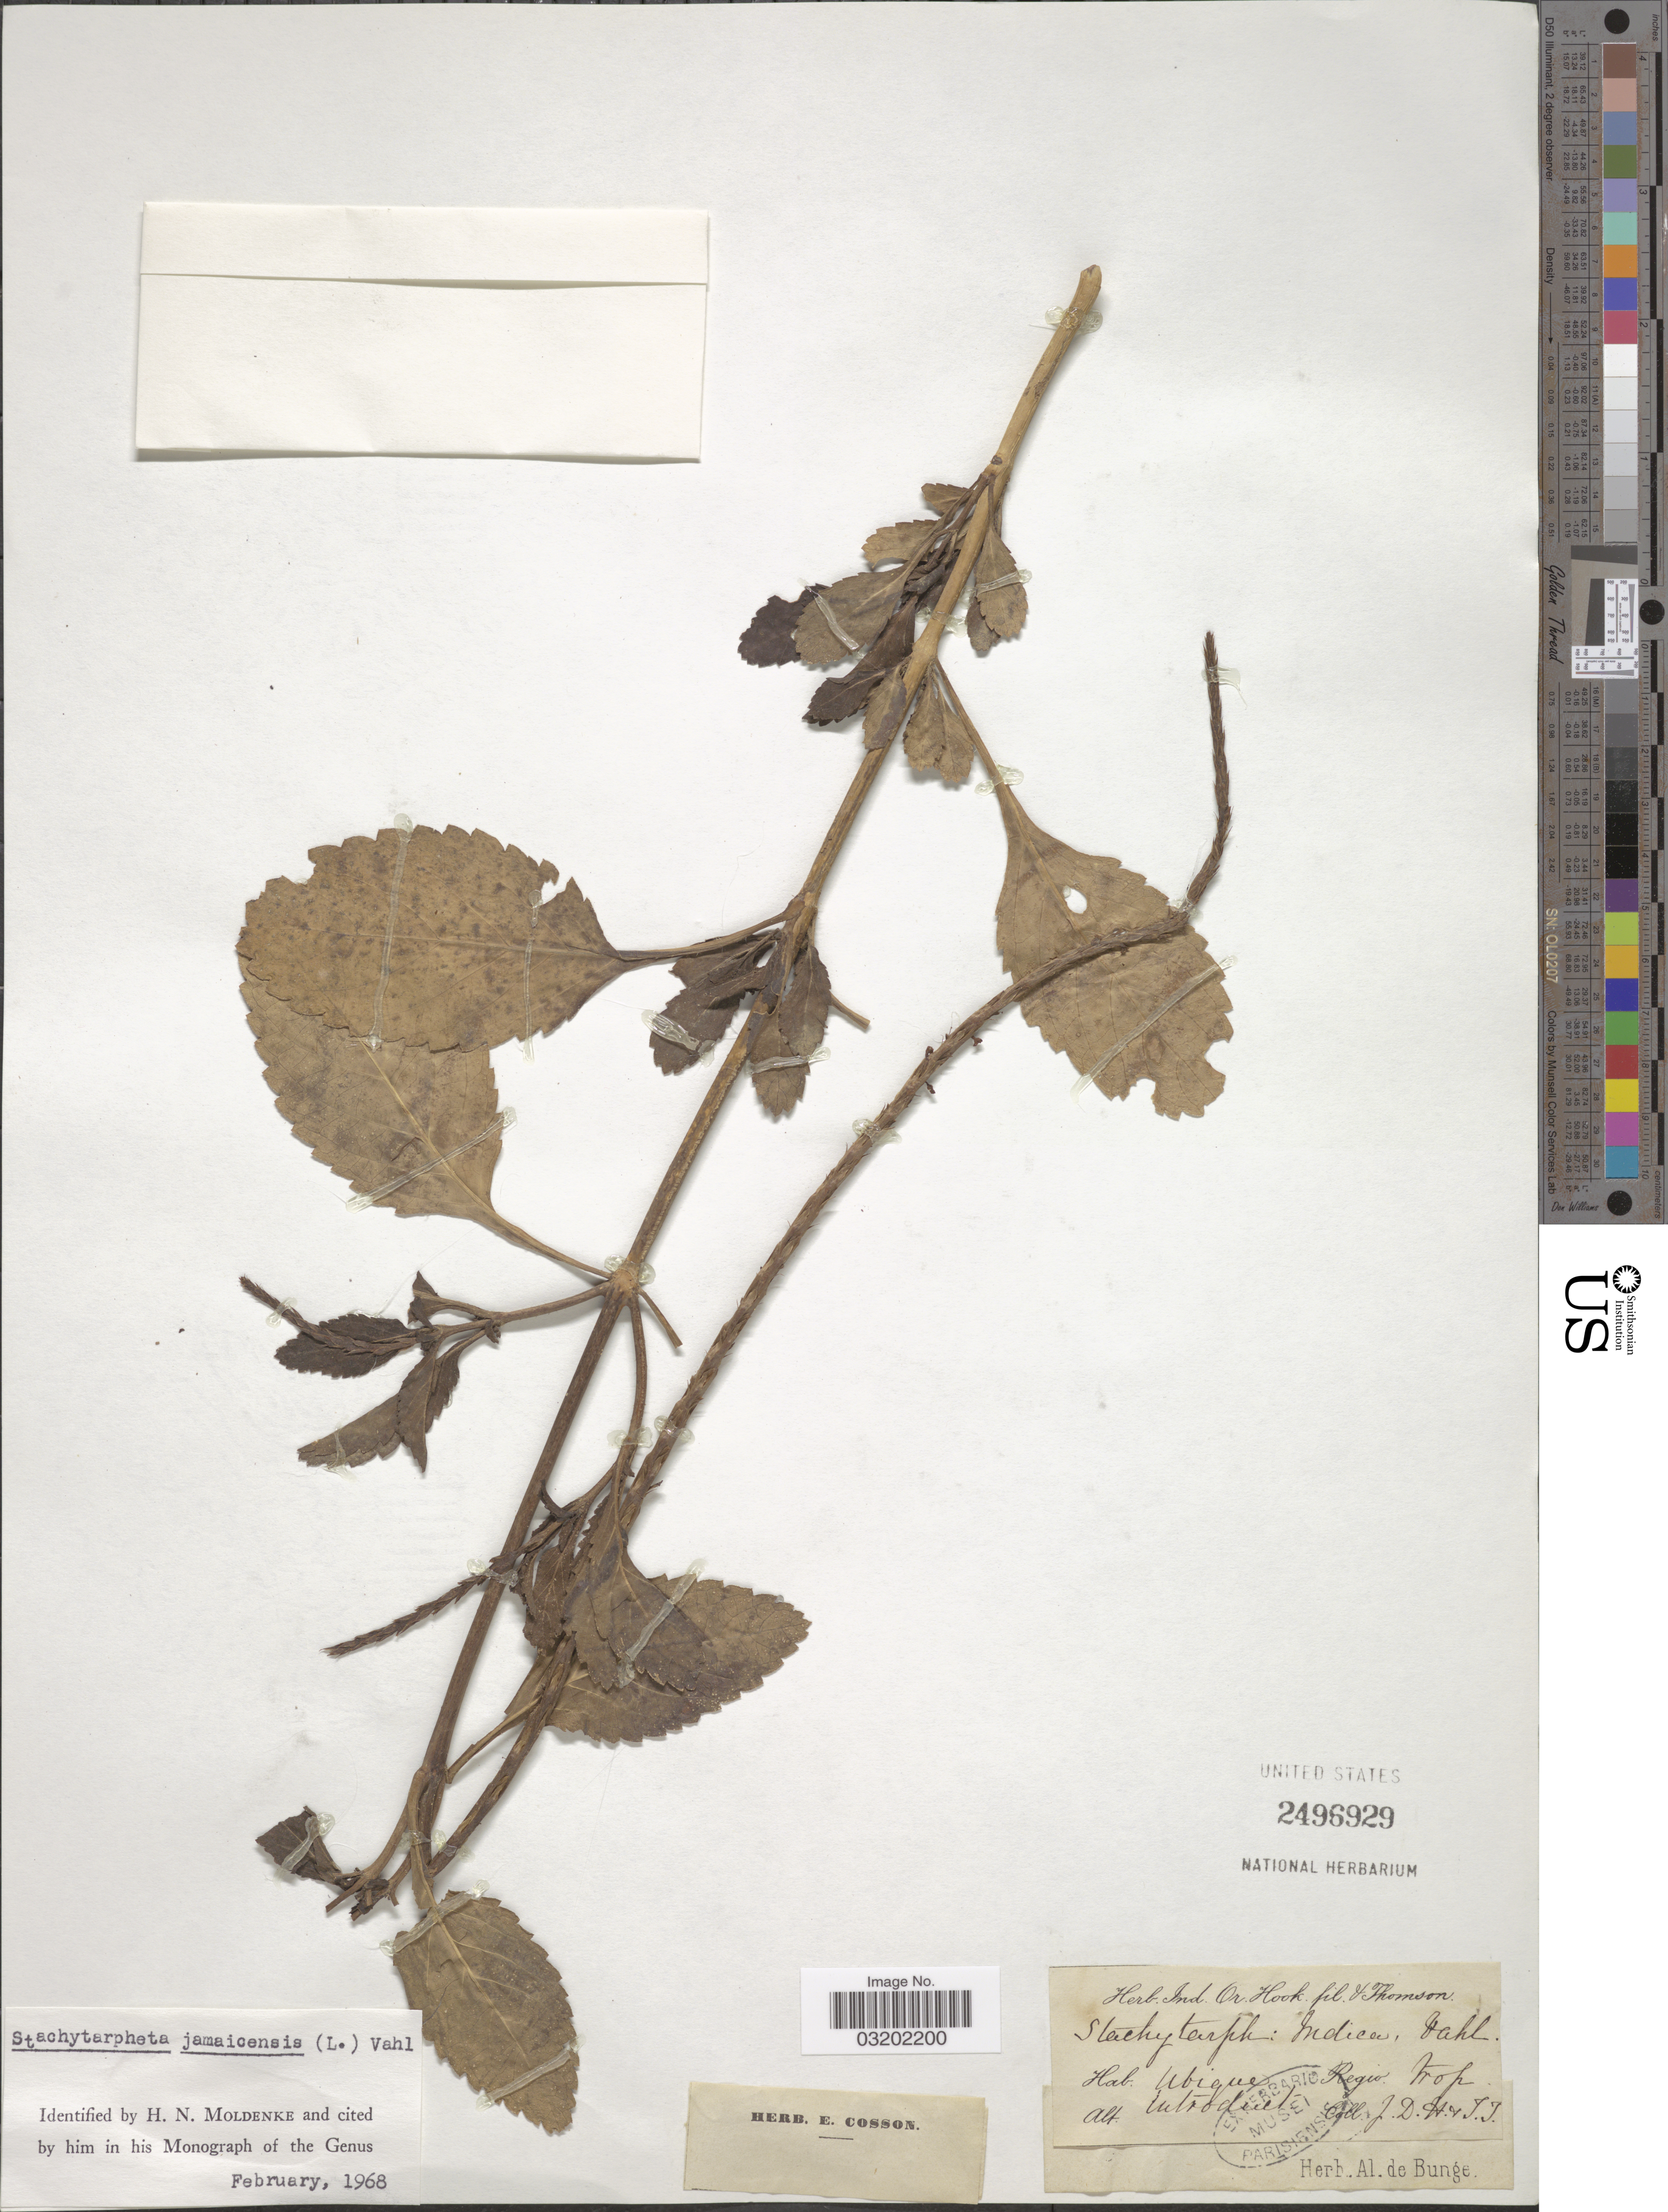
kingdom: Plantae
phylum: Tracheophyta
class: Magnoliopsida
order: Lamiales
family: Verbenaceae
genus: Stachytarpheta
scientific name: Stachytarpheta jamaicensis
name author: (L.) Vahl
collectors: J. D. Hooker & T. Thomson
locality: Ubique.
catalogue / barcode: US 2496929